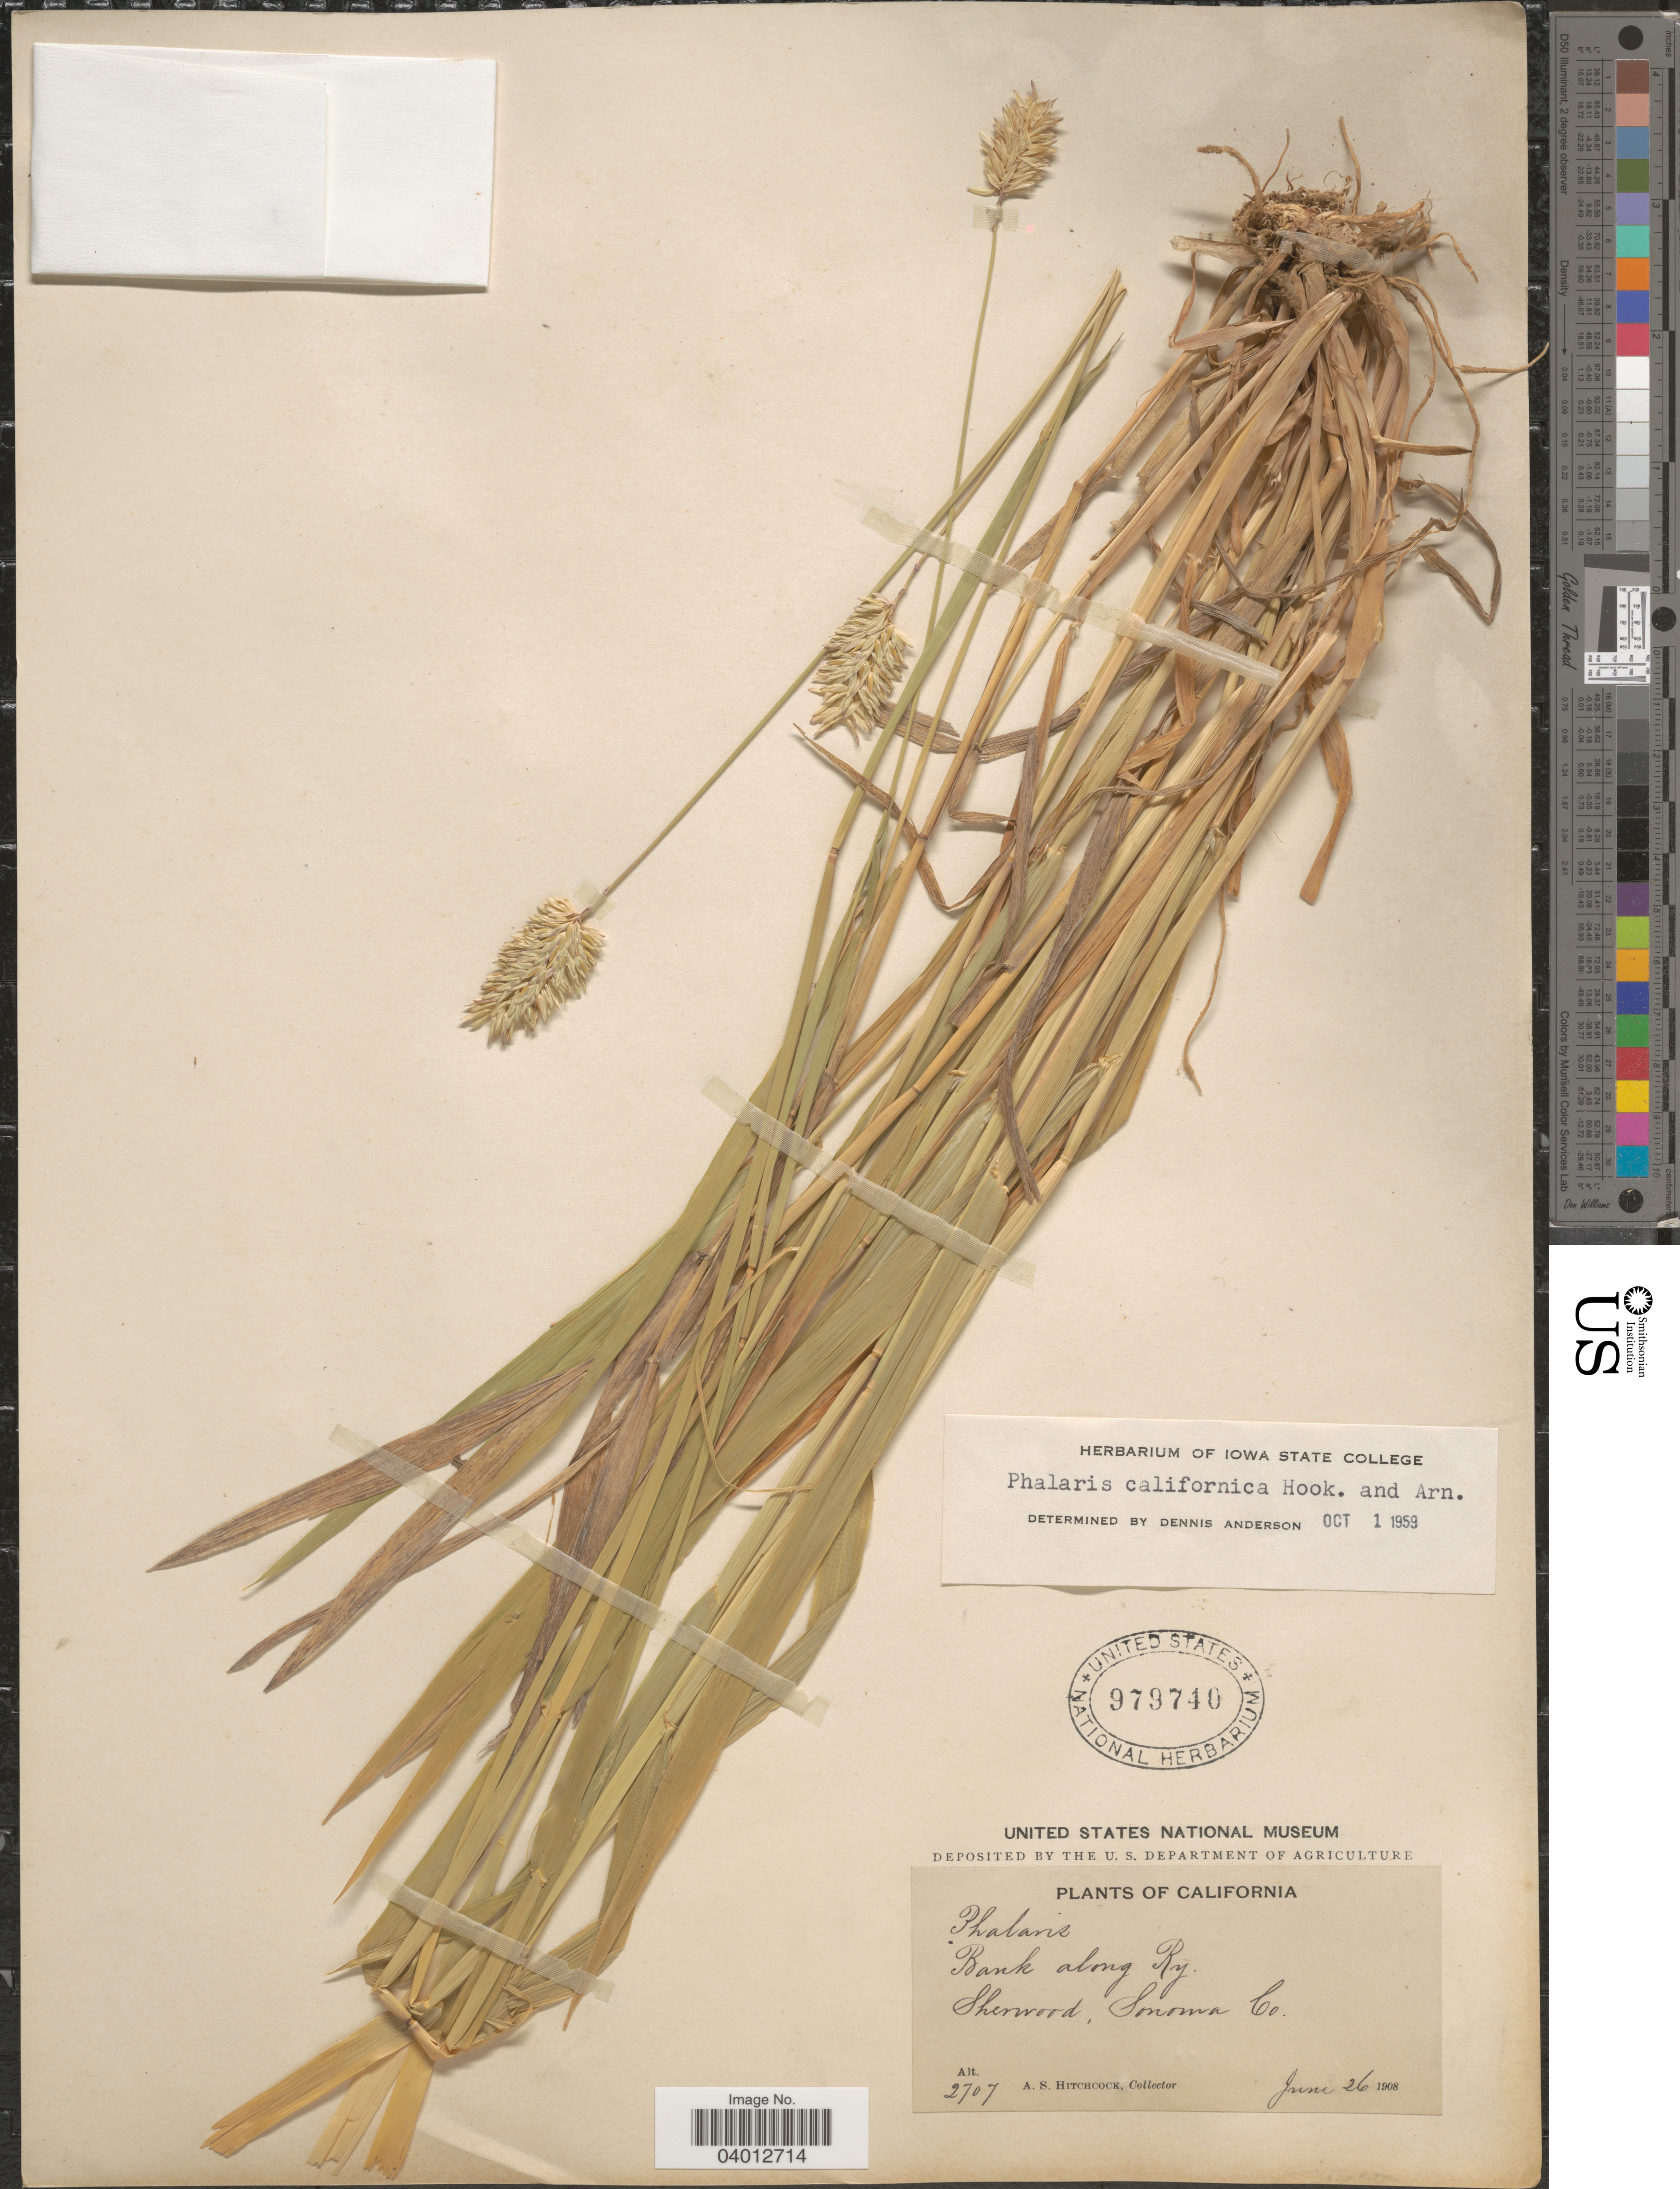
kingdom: Plantae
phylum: Tracheophyta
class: Liliopsida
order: Poales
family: Poaceae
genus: Phalaris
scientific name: Phalaris californica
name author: Hook. & Arn.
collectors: A. S. Hitchcock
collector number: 2707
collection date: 1908-06-26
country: United States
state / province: California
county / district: Sonoma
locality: Bank along Ry. Sherwood, Sonoma Co.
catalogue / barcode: US 979740